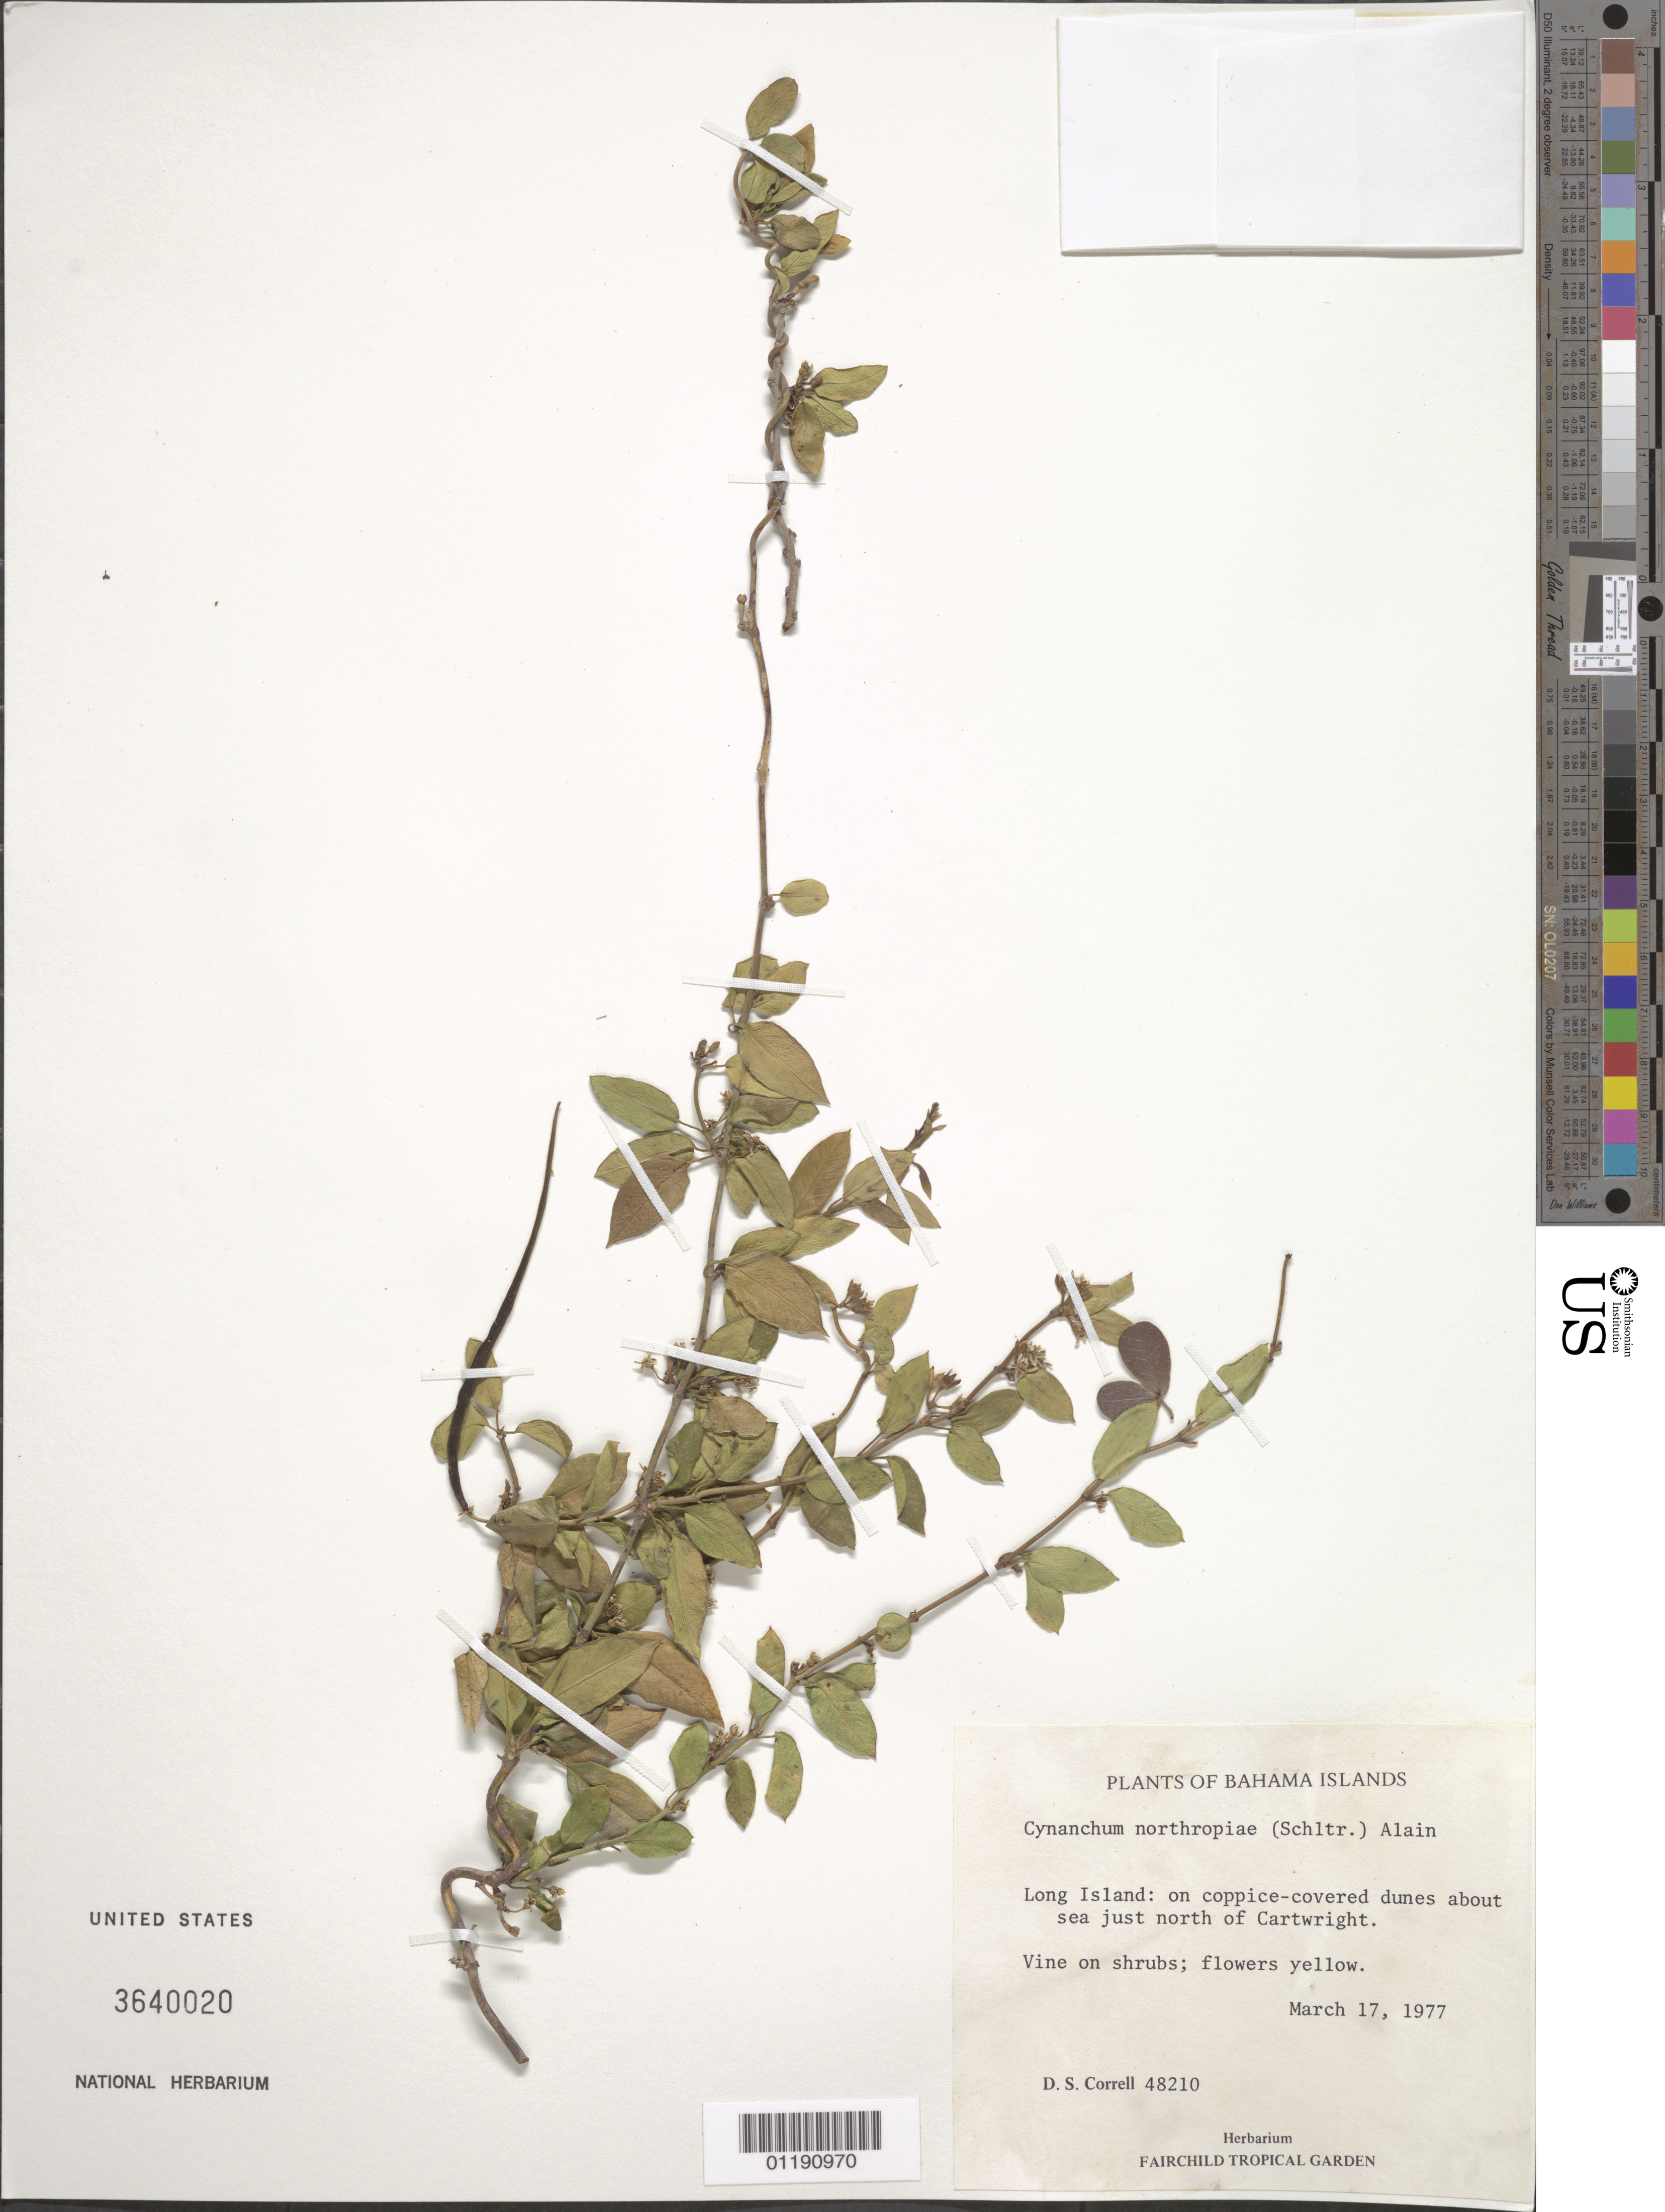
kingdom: Plantae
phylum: Tracheophyta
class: Magnoliopsida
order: Gentianales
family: Apocynaceae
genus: Cynanchum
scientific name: Cynanchum northropiae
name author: (Schltdl.) Alain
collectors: D. S. Correll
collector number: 48210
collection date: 1977-03-17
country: Bahamas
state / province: Long Island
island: Long Island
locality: Long Island: on coppice-covered dunes about sea just N of Cartwright.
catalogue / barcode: US 3640020